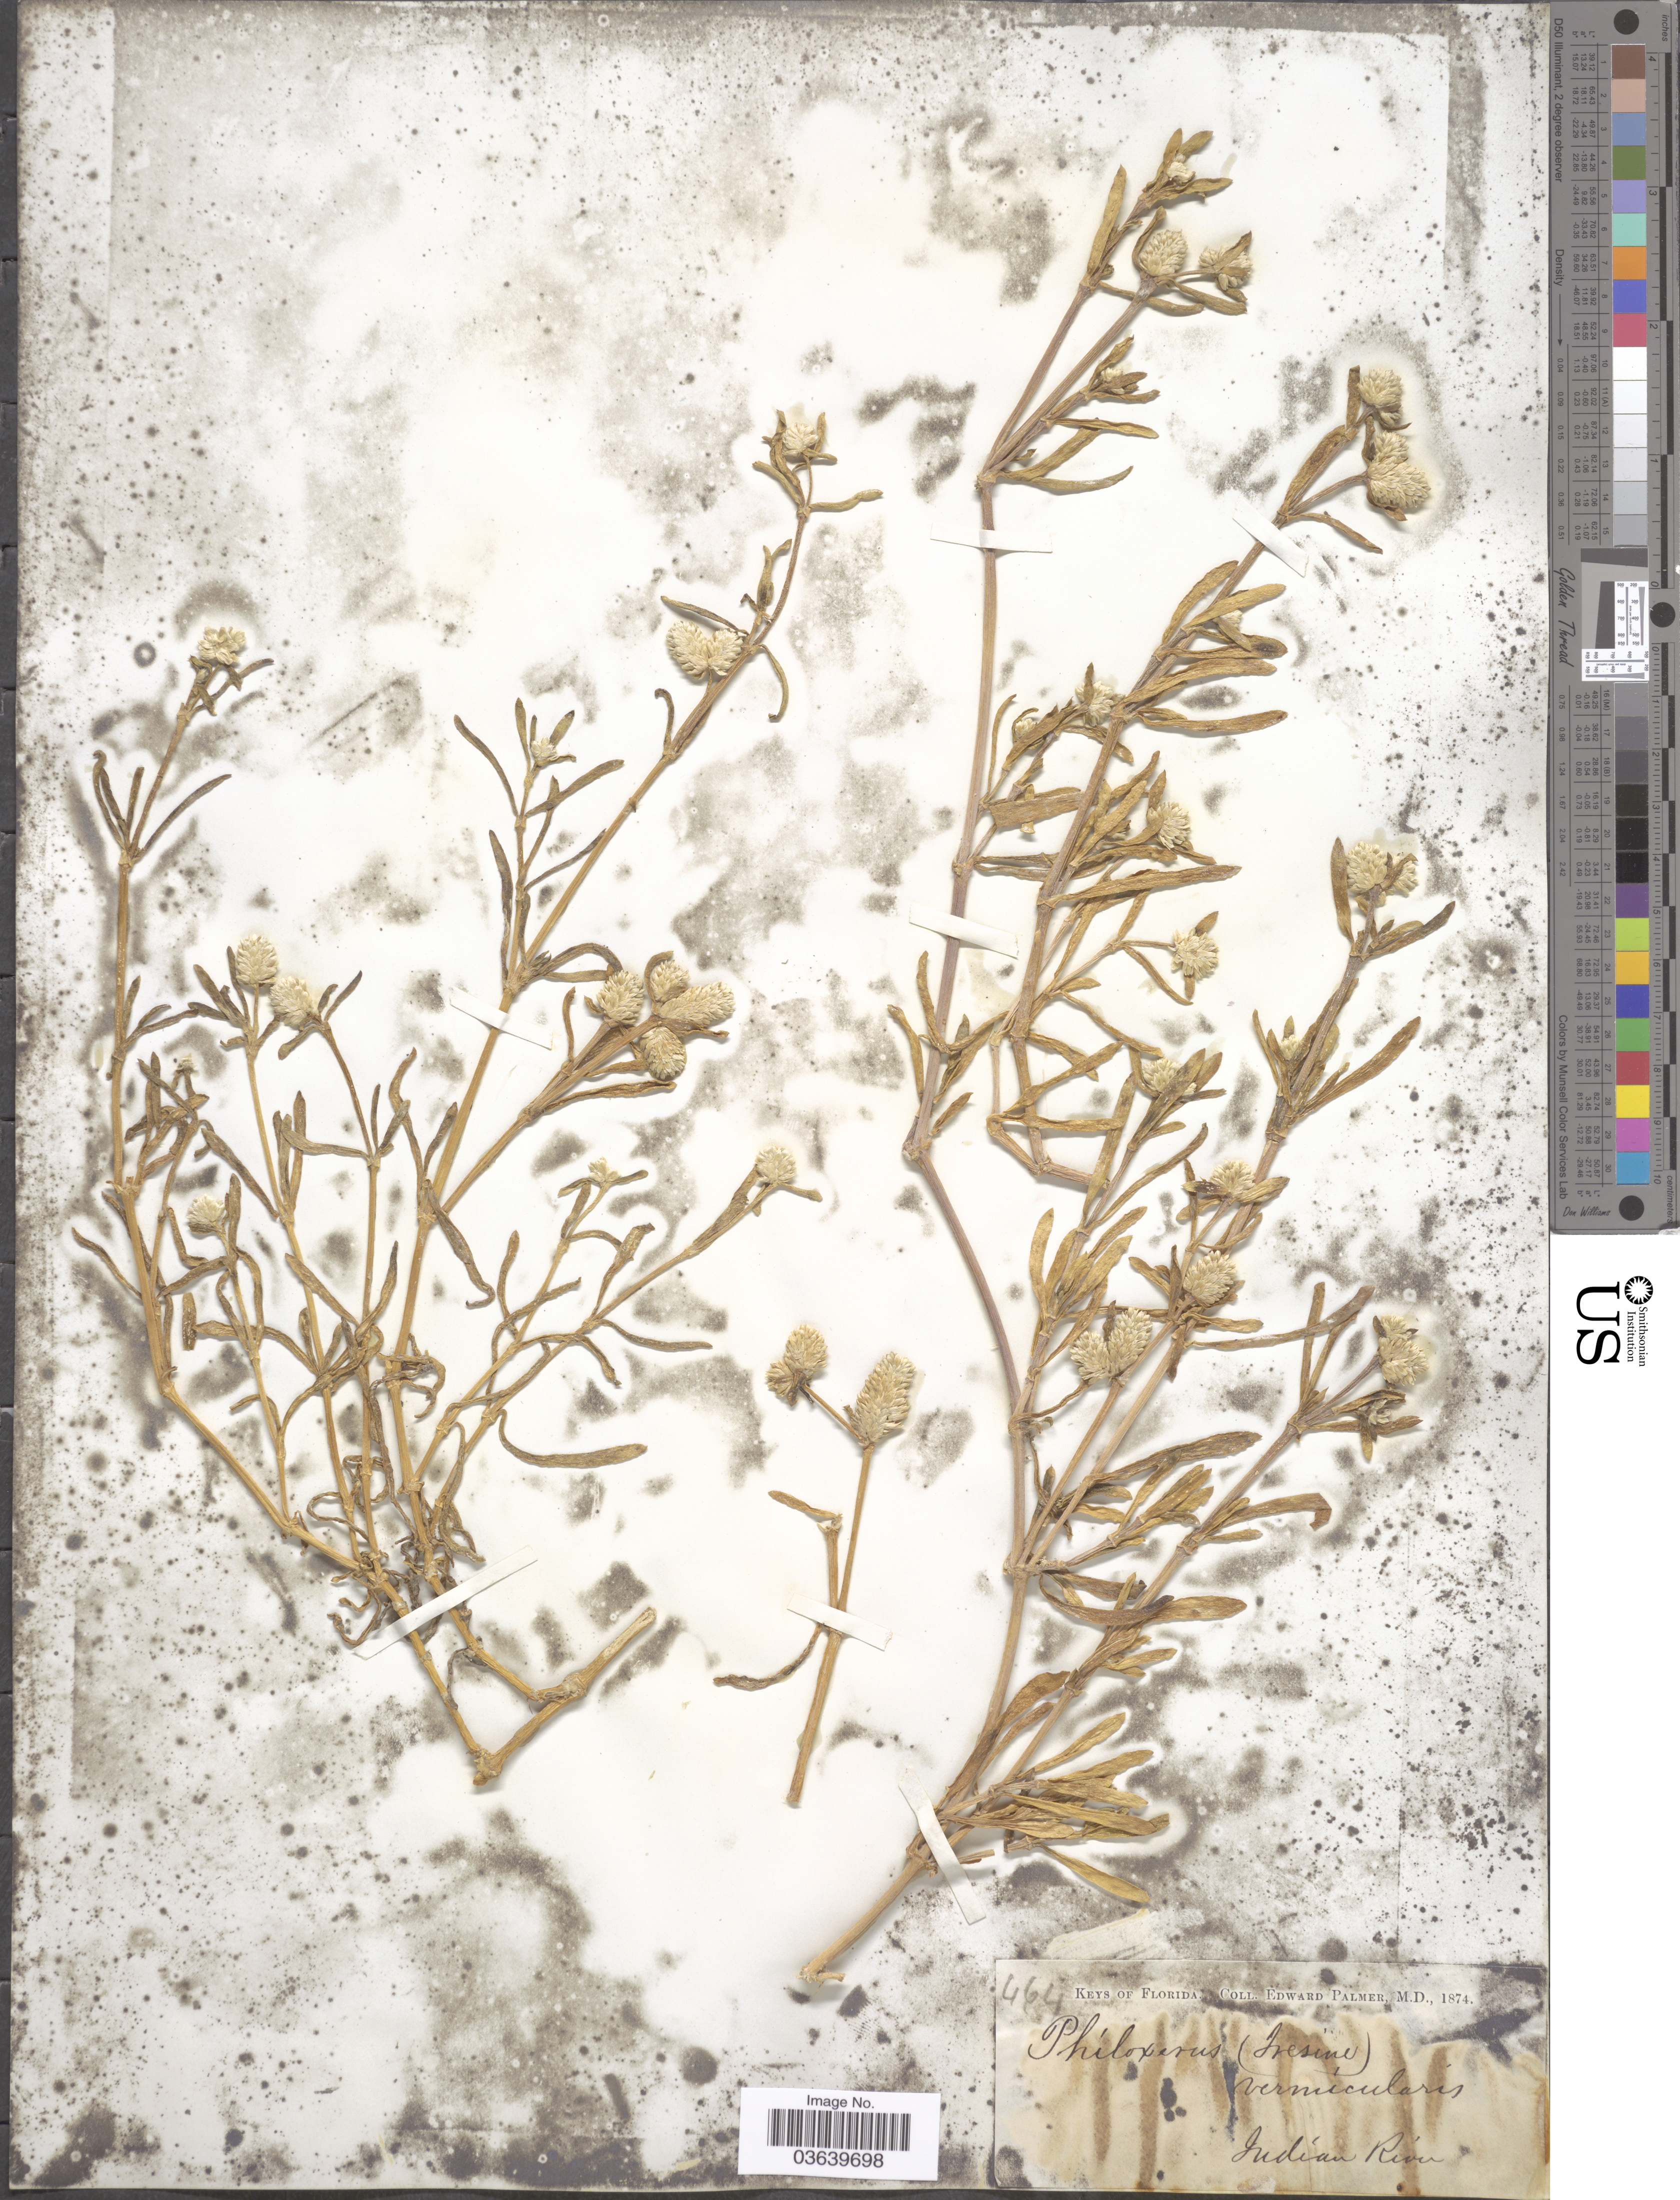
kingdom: Plantae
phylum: Tracheophyta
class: Magnoliopsida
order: Caryophyllales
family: Amaranthaceae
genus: Gomphrena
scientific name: Gomphrena vermicularis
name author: L.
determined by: Strong, Mark T., (BOT), Smithsonian Institution - National Museum of Natural History (UNITED STATES)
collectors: E. Palmer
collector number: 464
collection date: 1874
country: United States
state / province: Florida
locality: Keys of Florida. Indian River.